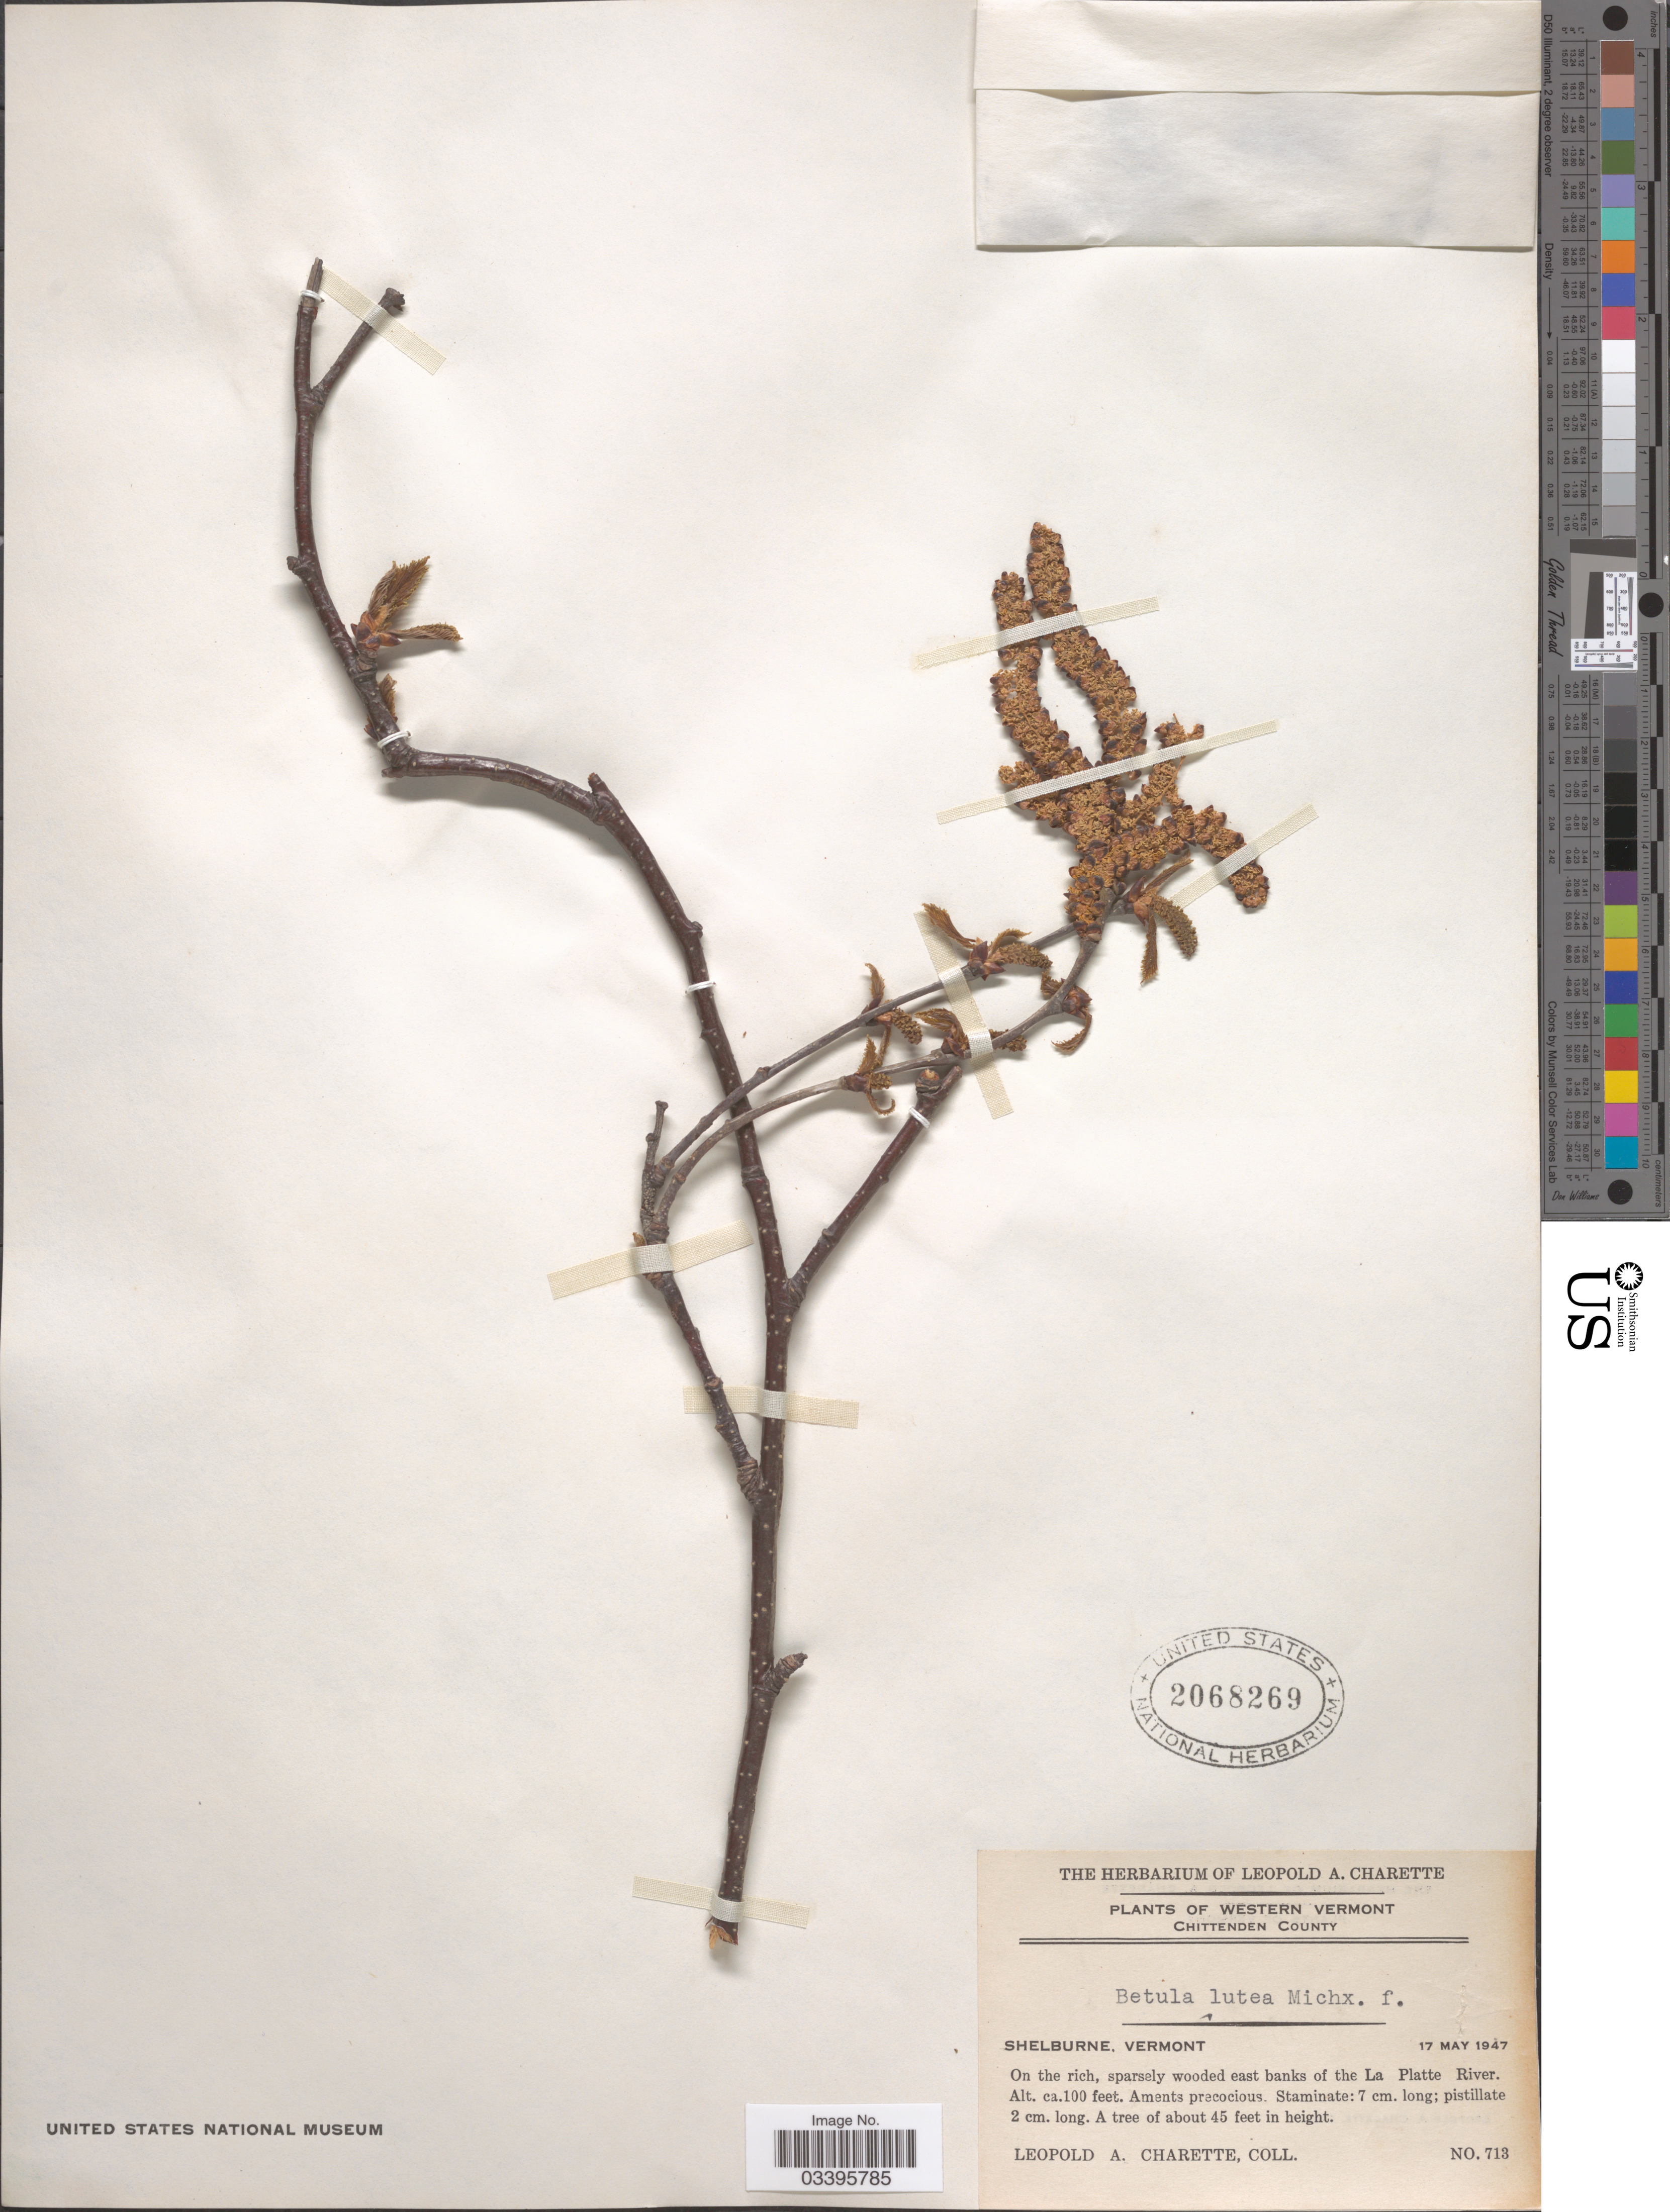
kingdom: Plantae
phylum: Tracheophyta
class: Magnoliopsida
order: Fagales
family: Betulaceae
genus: Betula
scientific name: Betula lutea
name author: F. Michx.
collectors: L. A. Charette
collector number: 713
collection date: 1947-05-17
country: United States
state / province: Vermont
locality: Western Vermont. Chittenden County. Shelburne. On the rich, sparsely wooded east banks of the La Platte River.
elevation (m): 30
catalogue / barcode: US 2068269